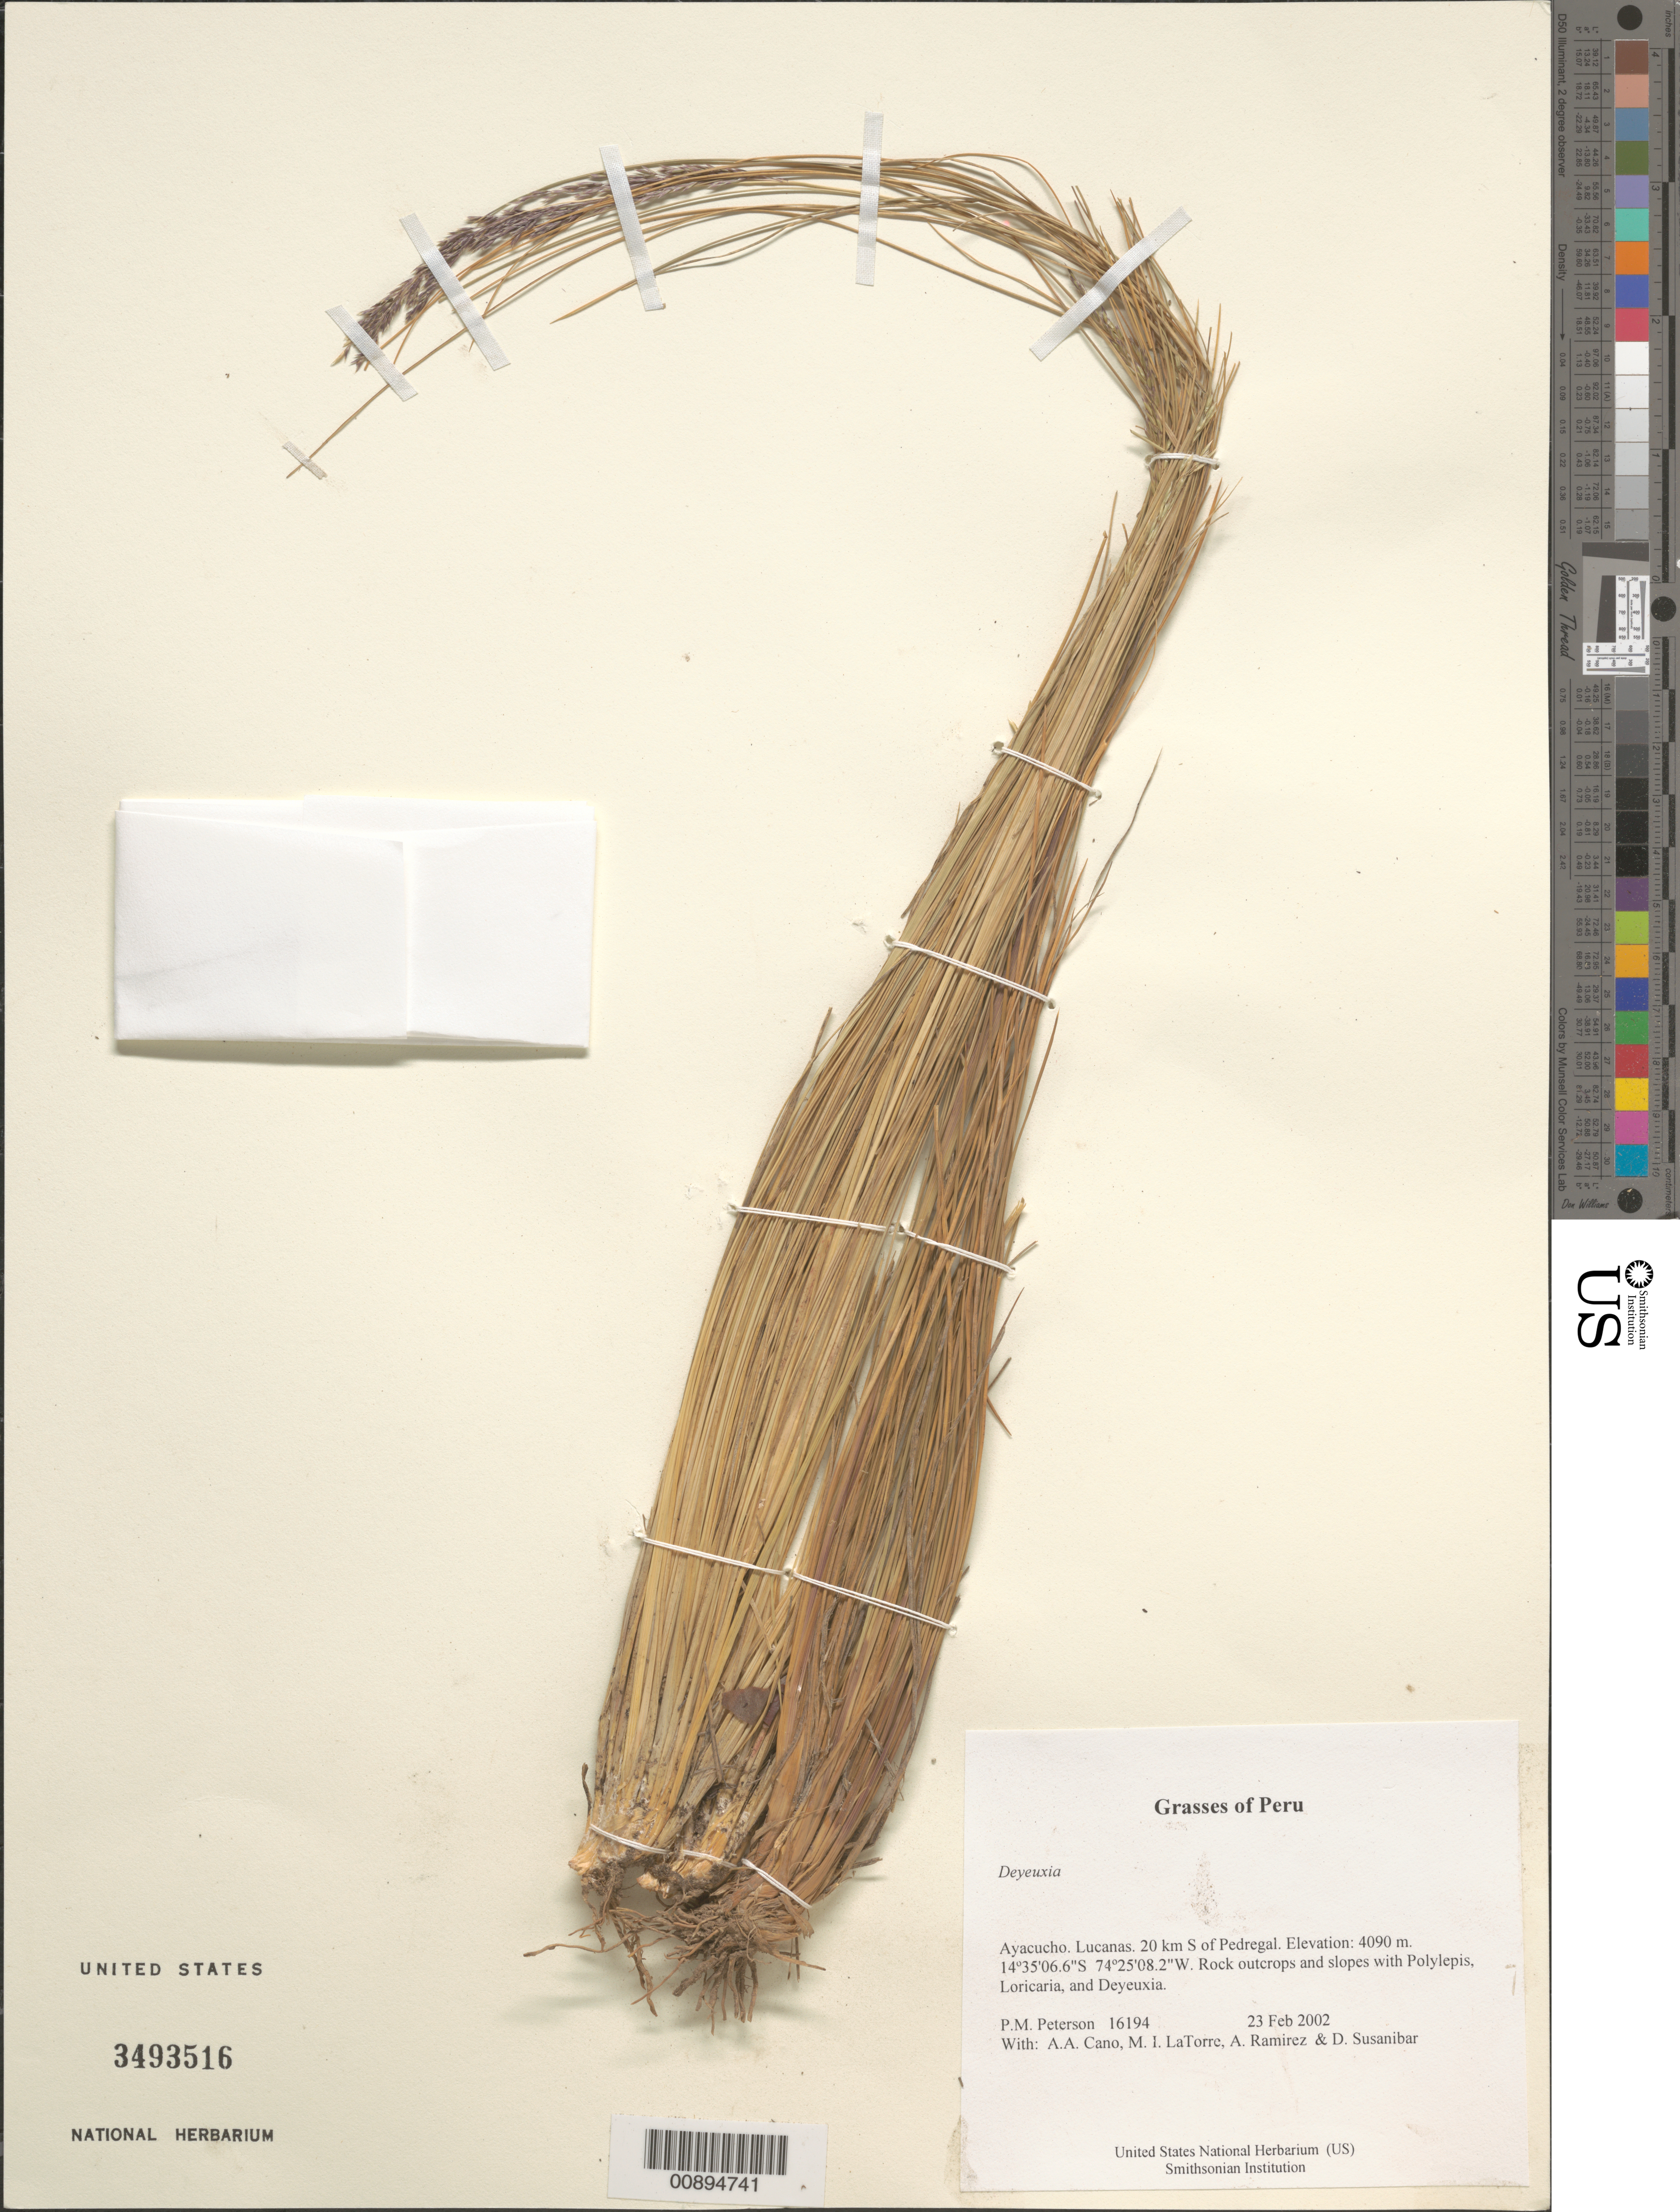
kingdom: Plantae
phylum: Tracheophyta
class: Liliopsida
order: Poales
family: Poaceae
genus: Calamagrostis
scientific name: Calamagrostis sp.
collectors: P. M. Peterson, A. Cano, M. I. La Torre, A. Ramírez & D. Susanibar Cruz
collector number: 16194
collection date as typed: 23 Feb 2002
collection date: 2002-02-23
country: Peru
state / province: Ayacucho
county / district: Lucanas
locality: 20 km S of Pedregal.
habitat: Rock outcrops and slopes with Polylepis, Loricaria, and Deyeuxia.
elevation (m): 4090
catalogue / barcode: US 3493516